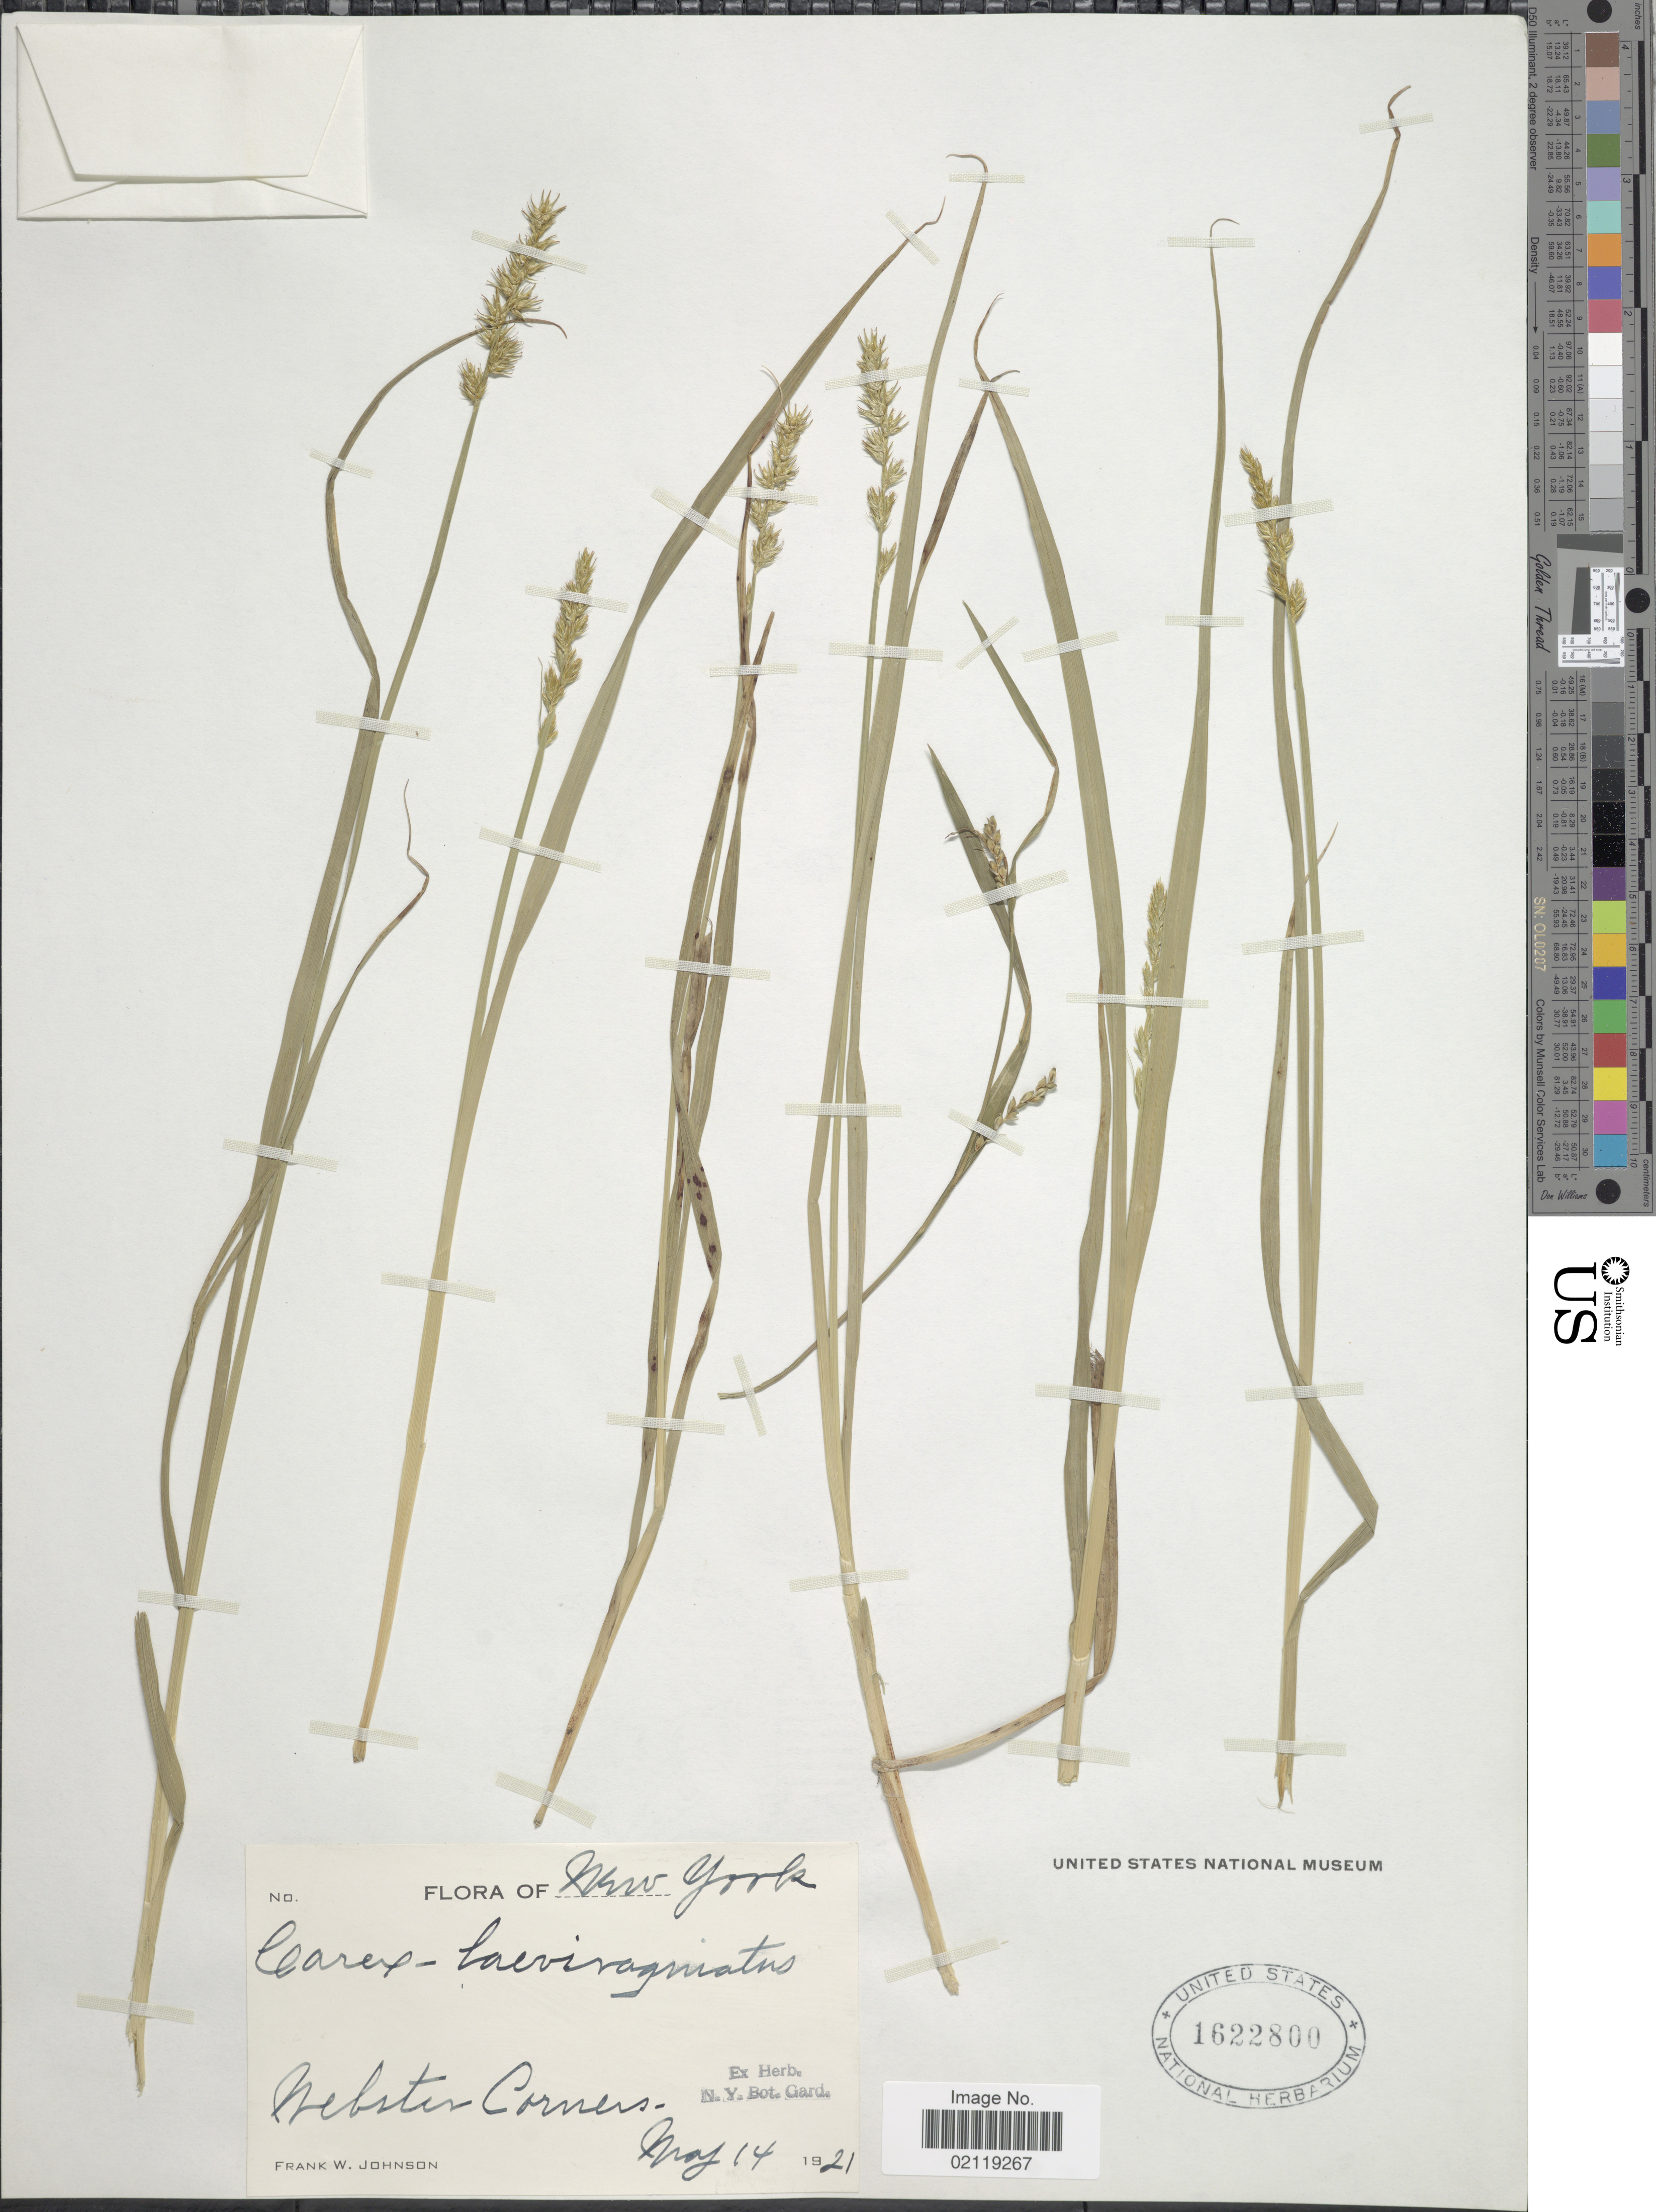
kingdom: Plantae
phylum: Tracheophyta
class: Liliopsida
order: Poales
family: Cyperaceae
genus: Carex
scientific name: Carex laevivaginata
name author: (Kük.) Mack.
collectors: F. W. Johnson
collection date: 1921-05-14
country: United States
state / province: New York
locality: Nebster Corners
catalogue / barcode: US 1622800